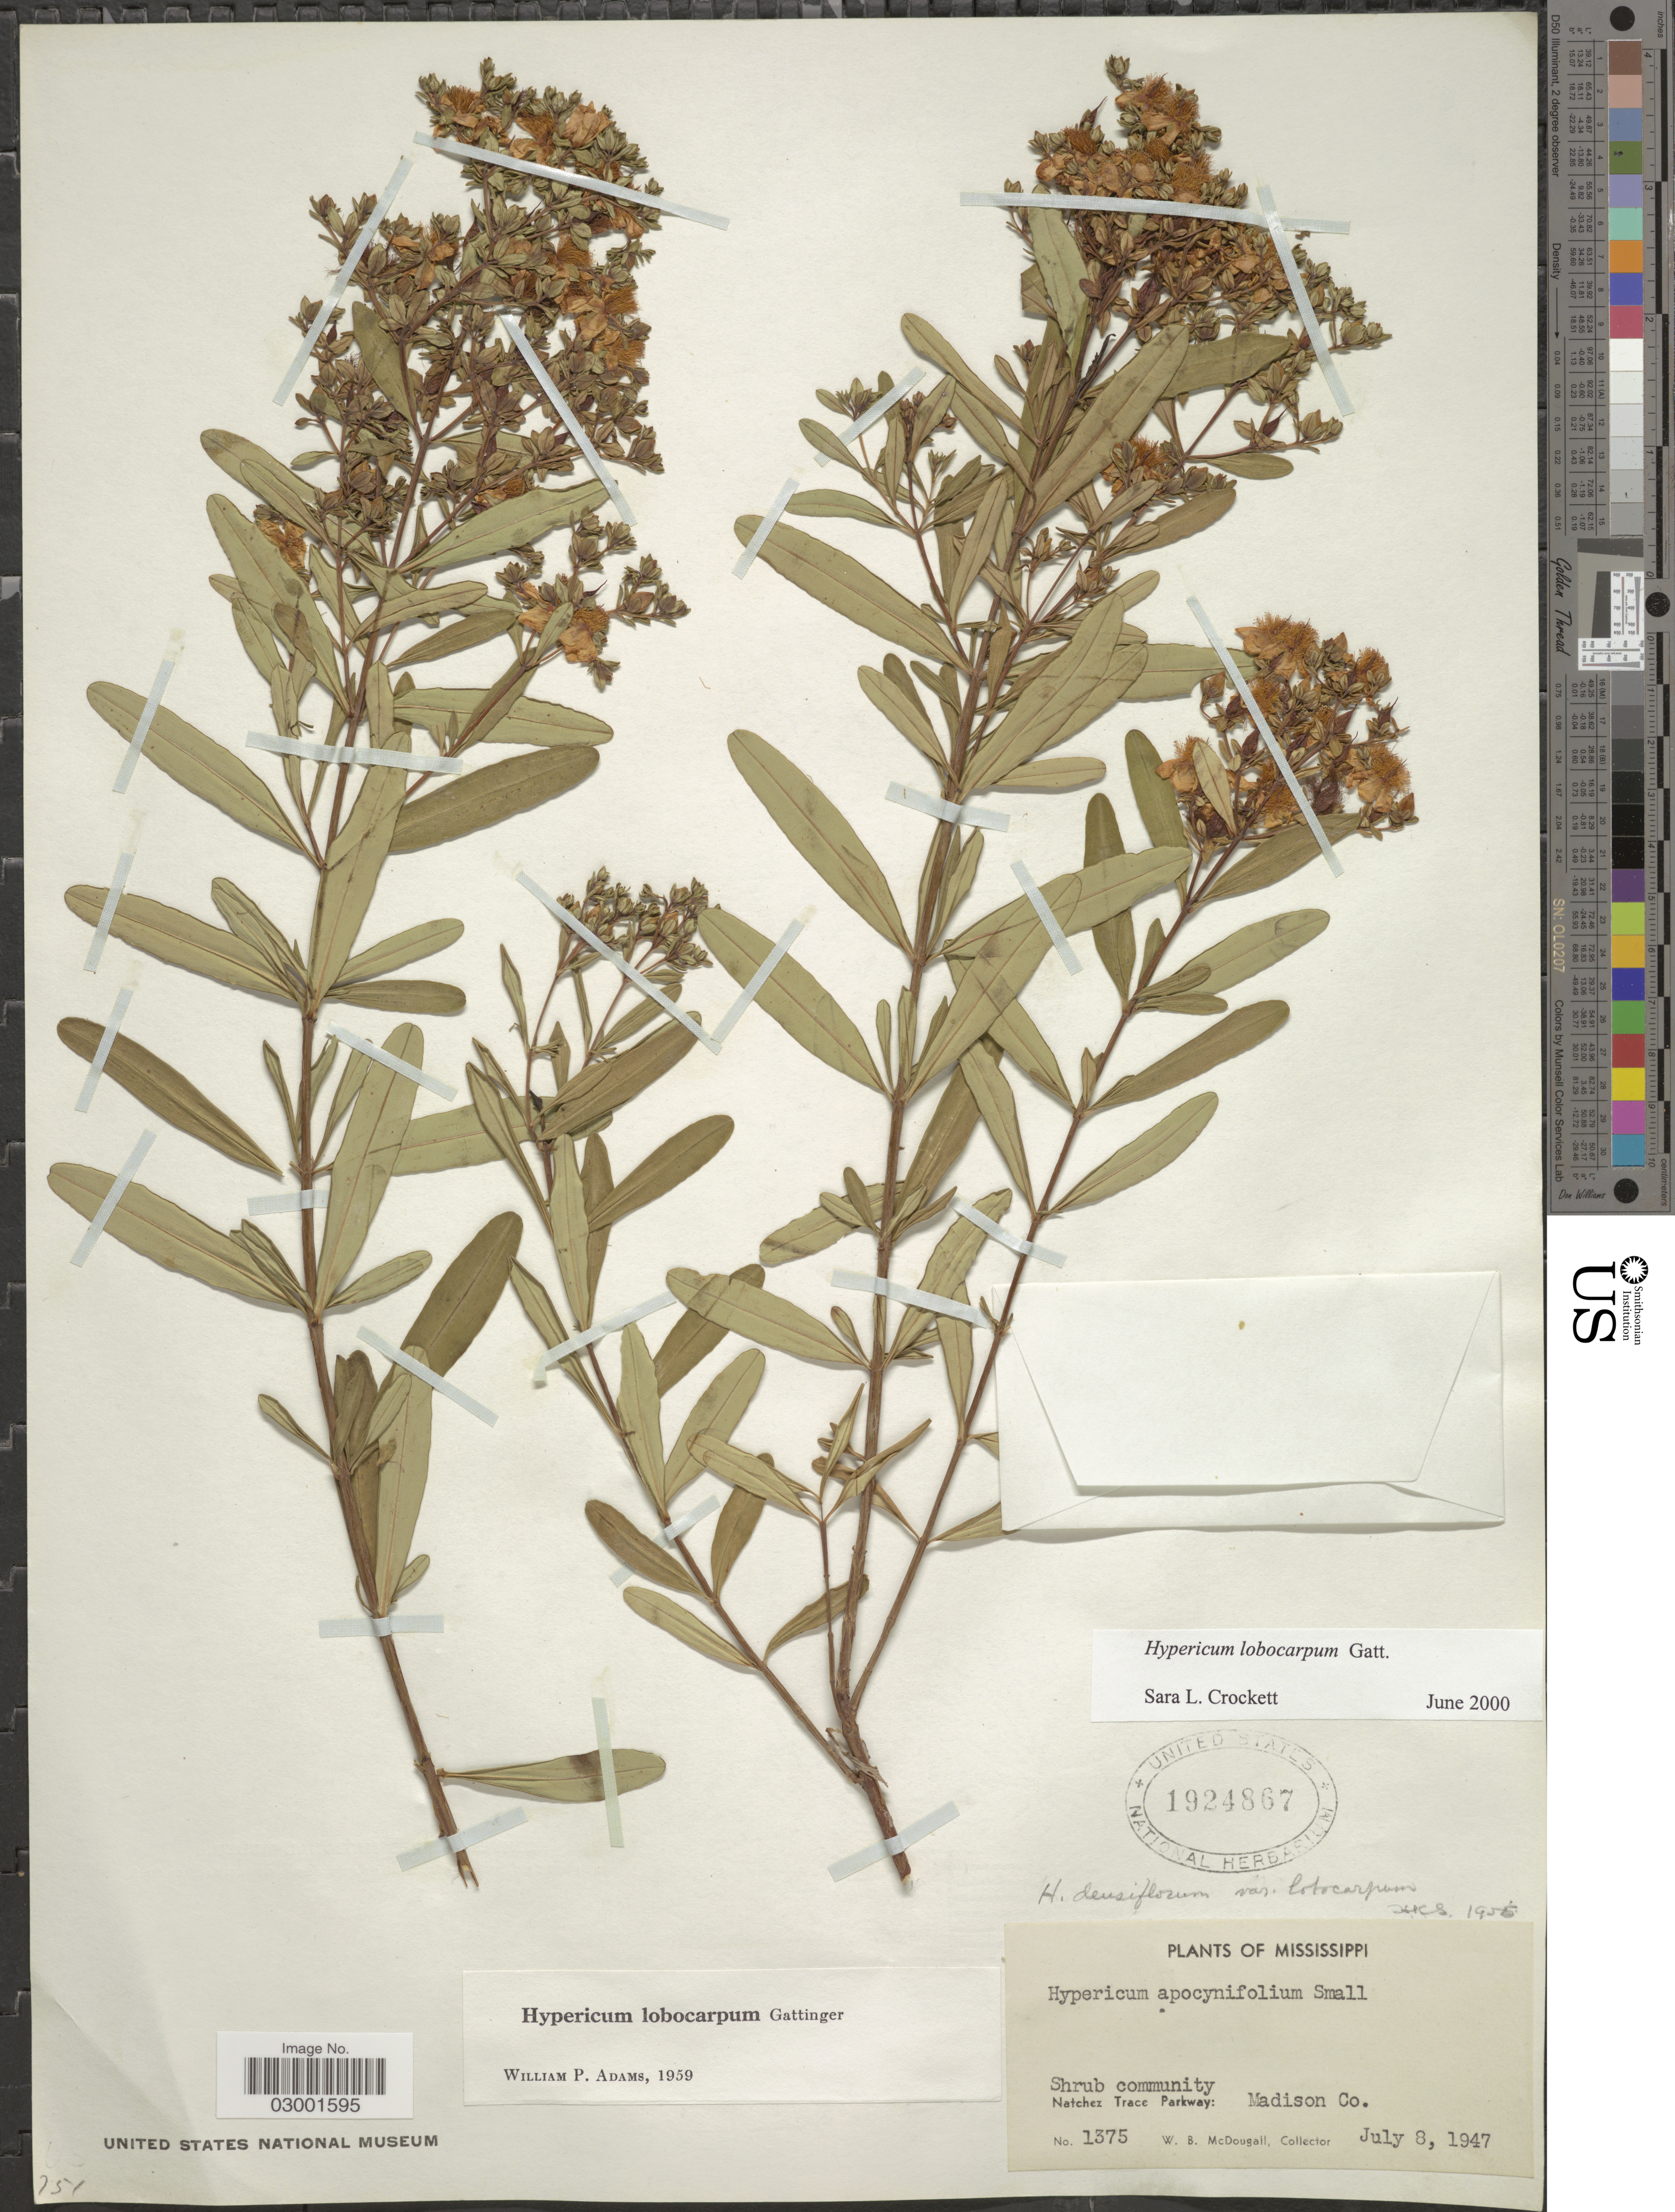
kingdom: Plantae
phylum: Tracheophyta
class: Magnoliopsida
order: Malpighiales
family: Hypericaceae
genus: Hypericum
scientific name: Hypericum lobocarpum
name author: Gatt.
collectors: W. B. McDougall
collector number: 1375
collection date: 1947-07-08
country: United States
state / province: Mississippi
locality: Shrub community, Natchez Trace Parkway: Madison Co.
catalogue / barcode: US 1924867